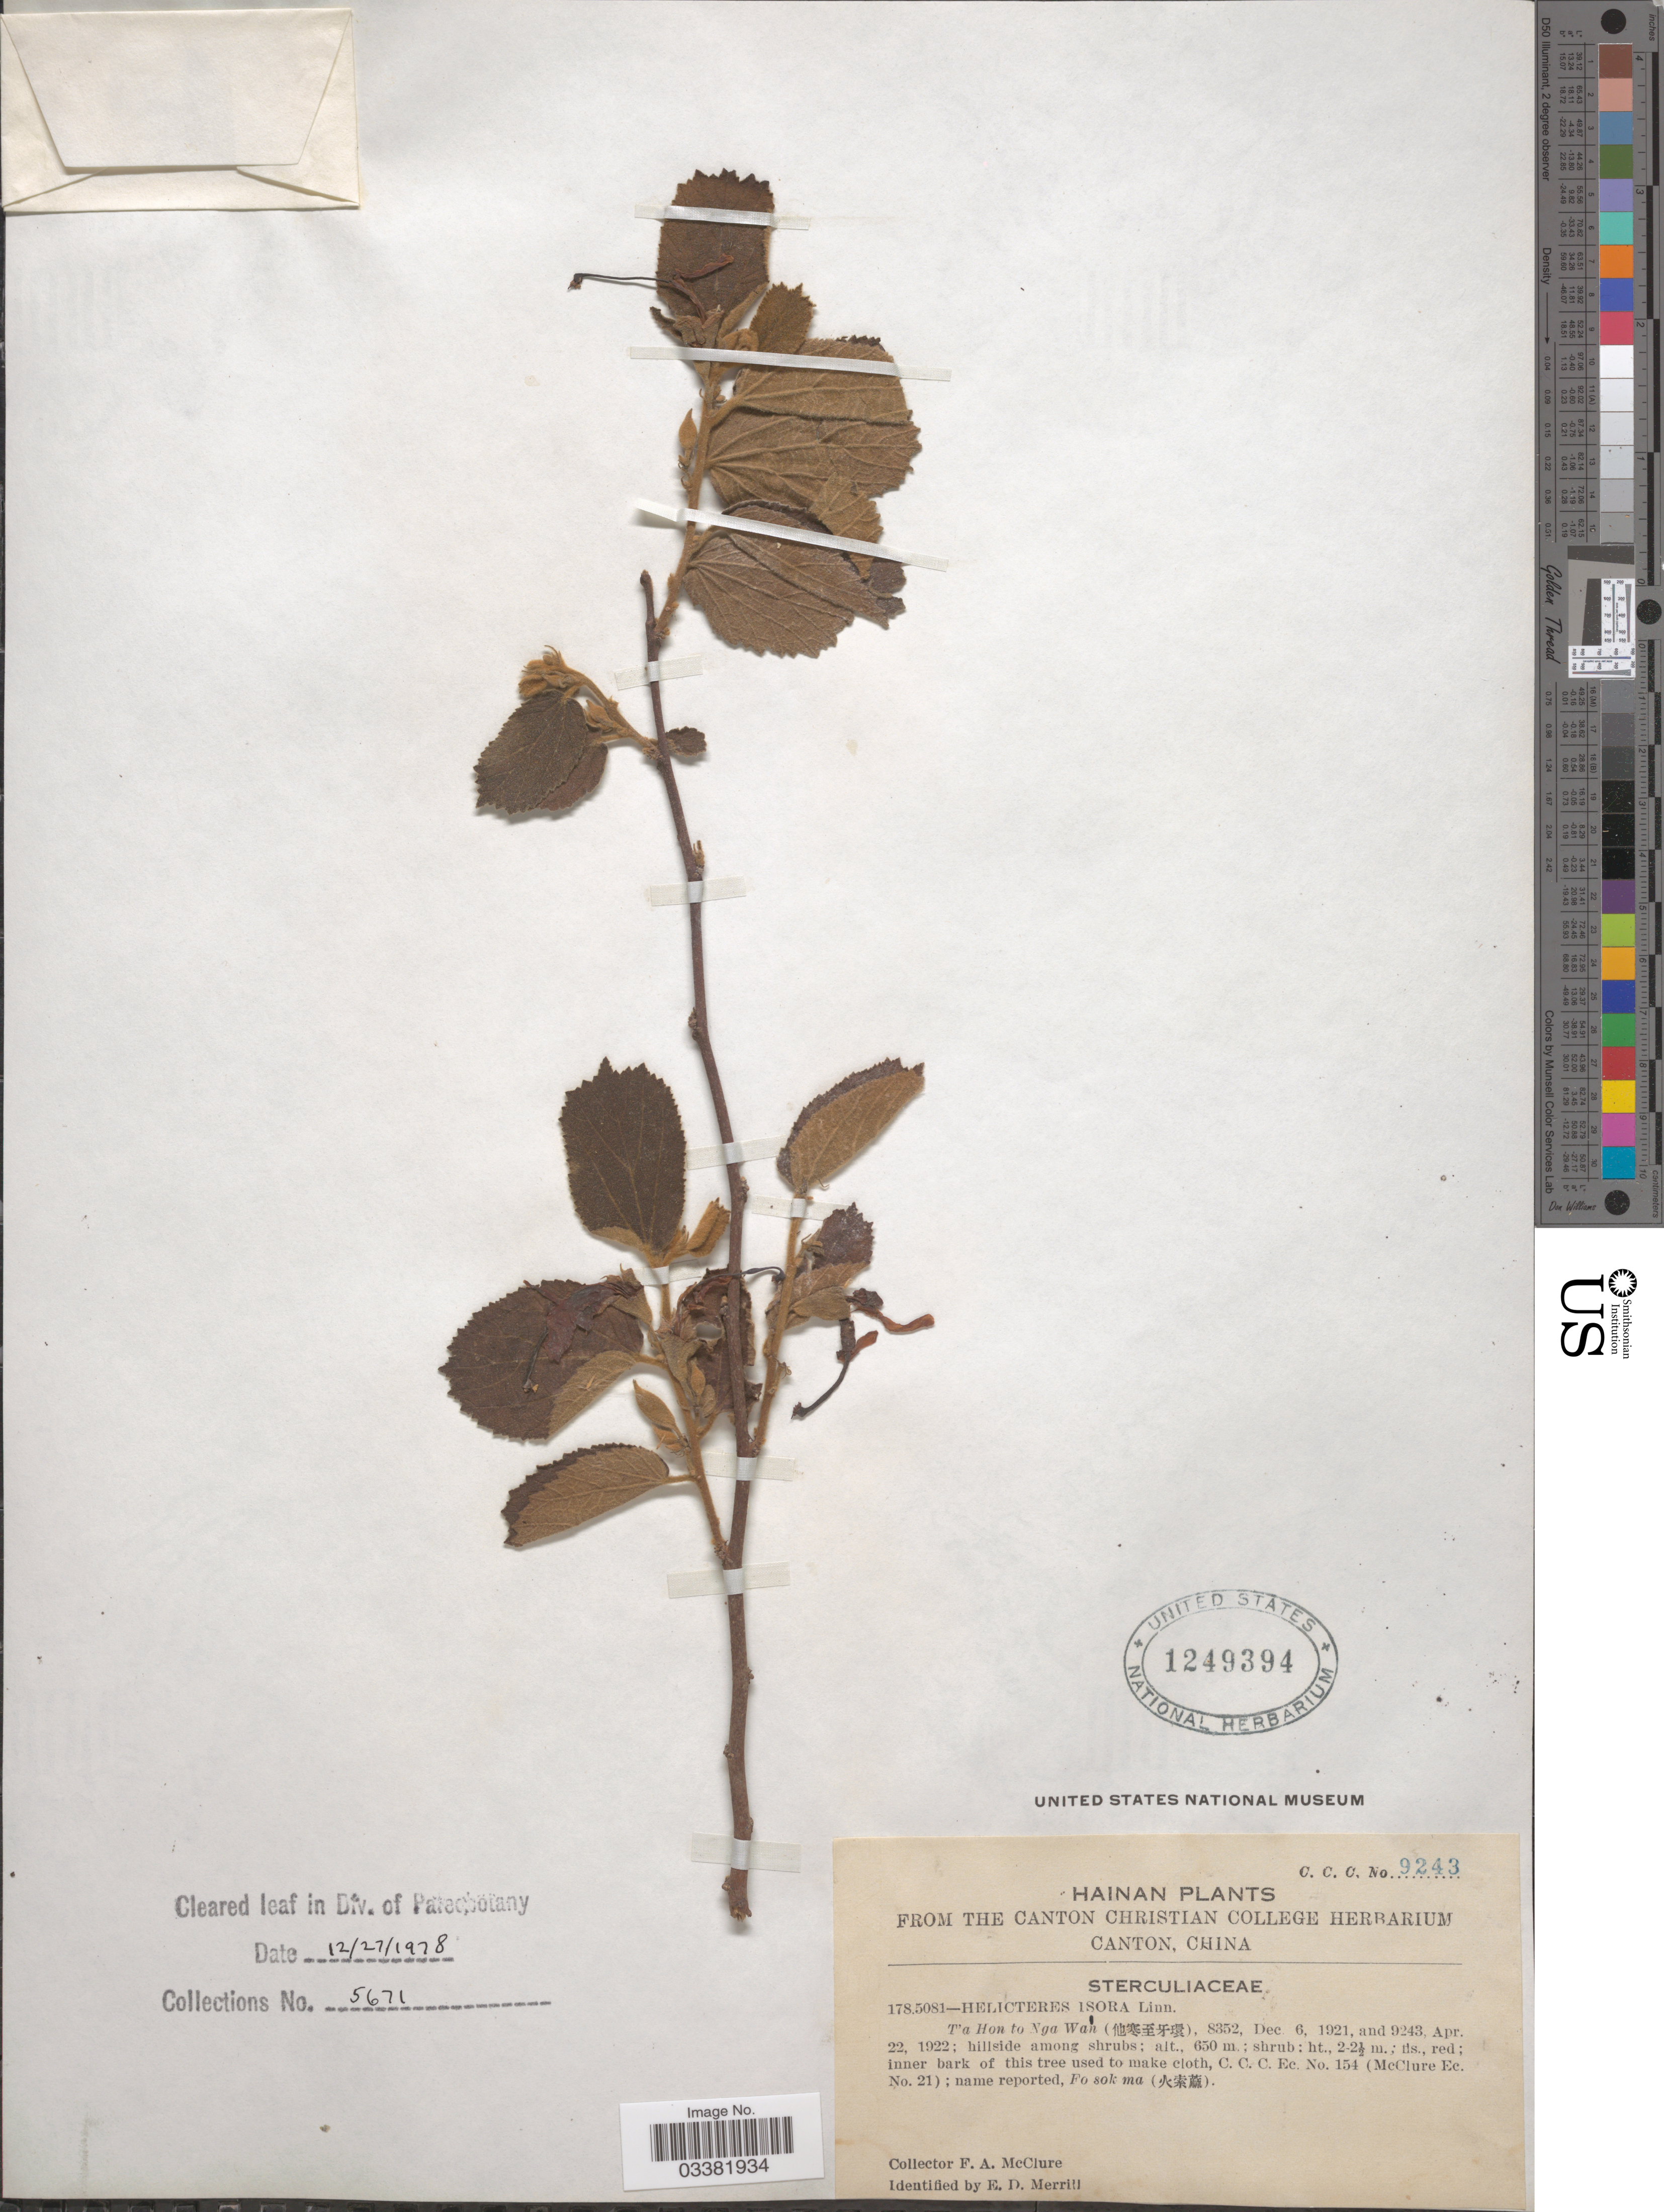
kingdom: Plantae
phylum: Tracheophyta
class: Magnoliopsida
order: Malvales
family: Malvaceae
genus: Helicteres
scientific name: Helicteres isora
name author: L.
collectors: F. A. McClure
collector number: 9243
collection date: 1921-12-06/1922-04-22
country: China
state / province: Hainan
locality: T'a Hon to Nga Wan (X).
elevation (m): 650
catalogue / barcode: US 1249394